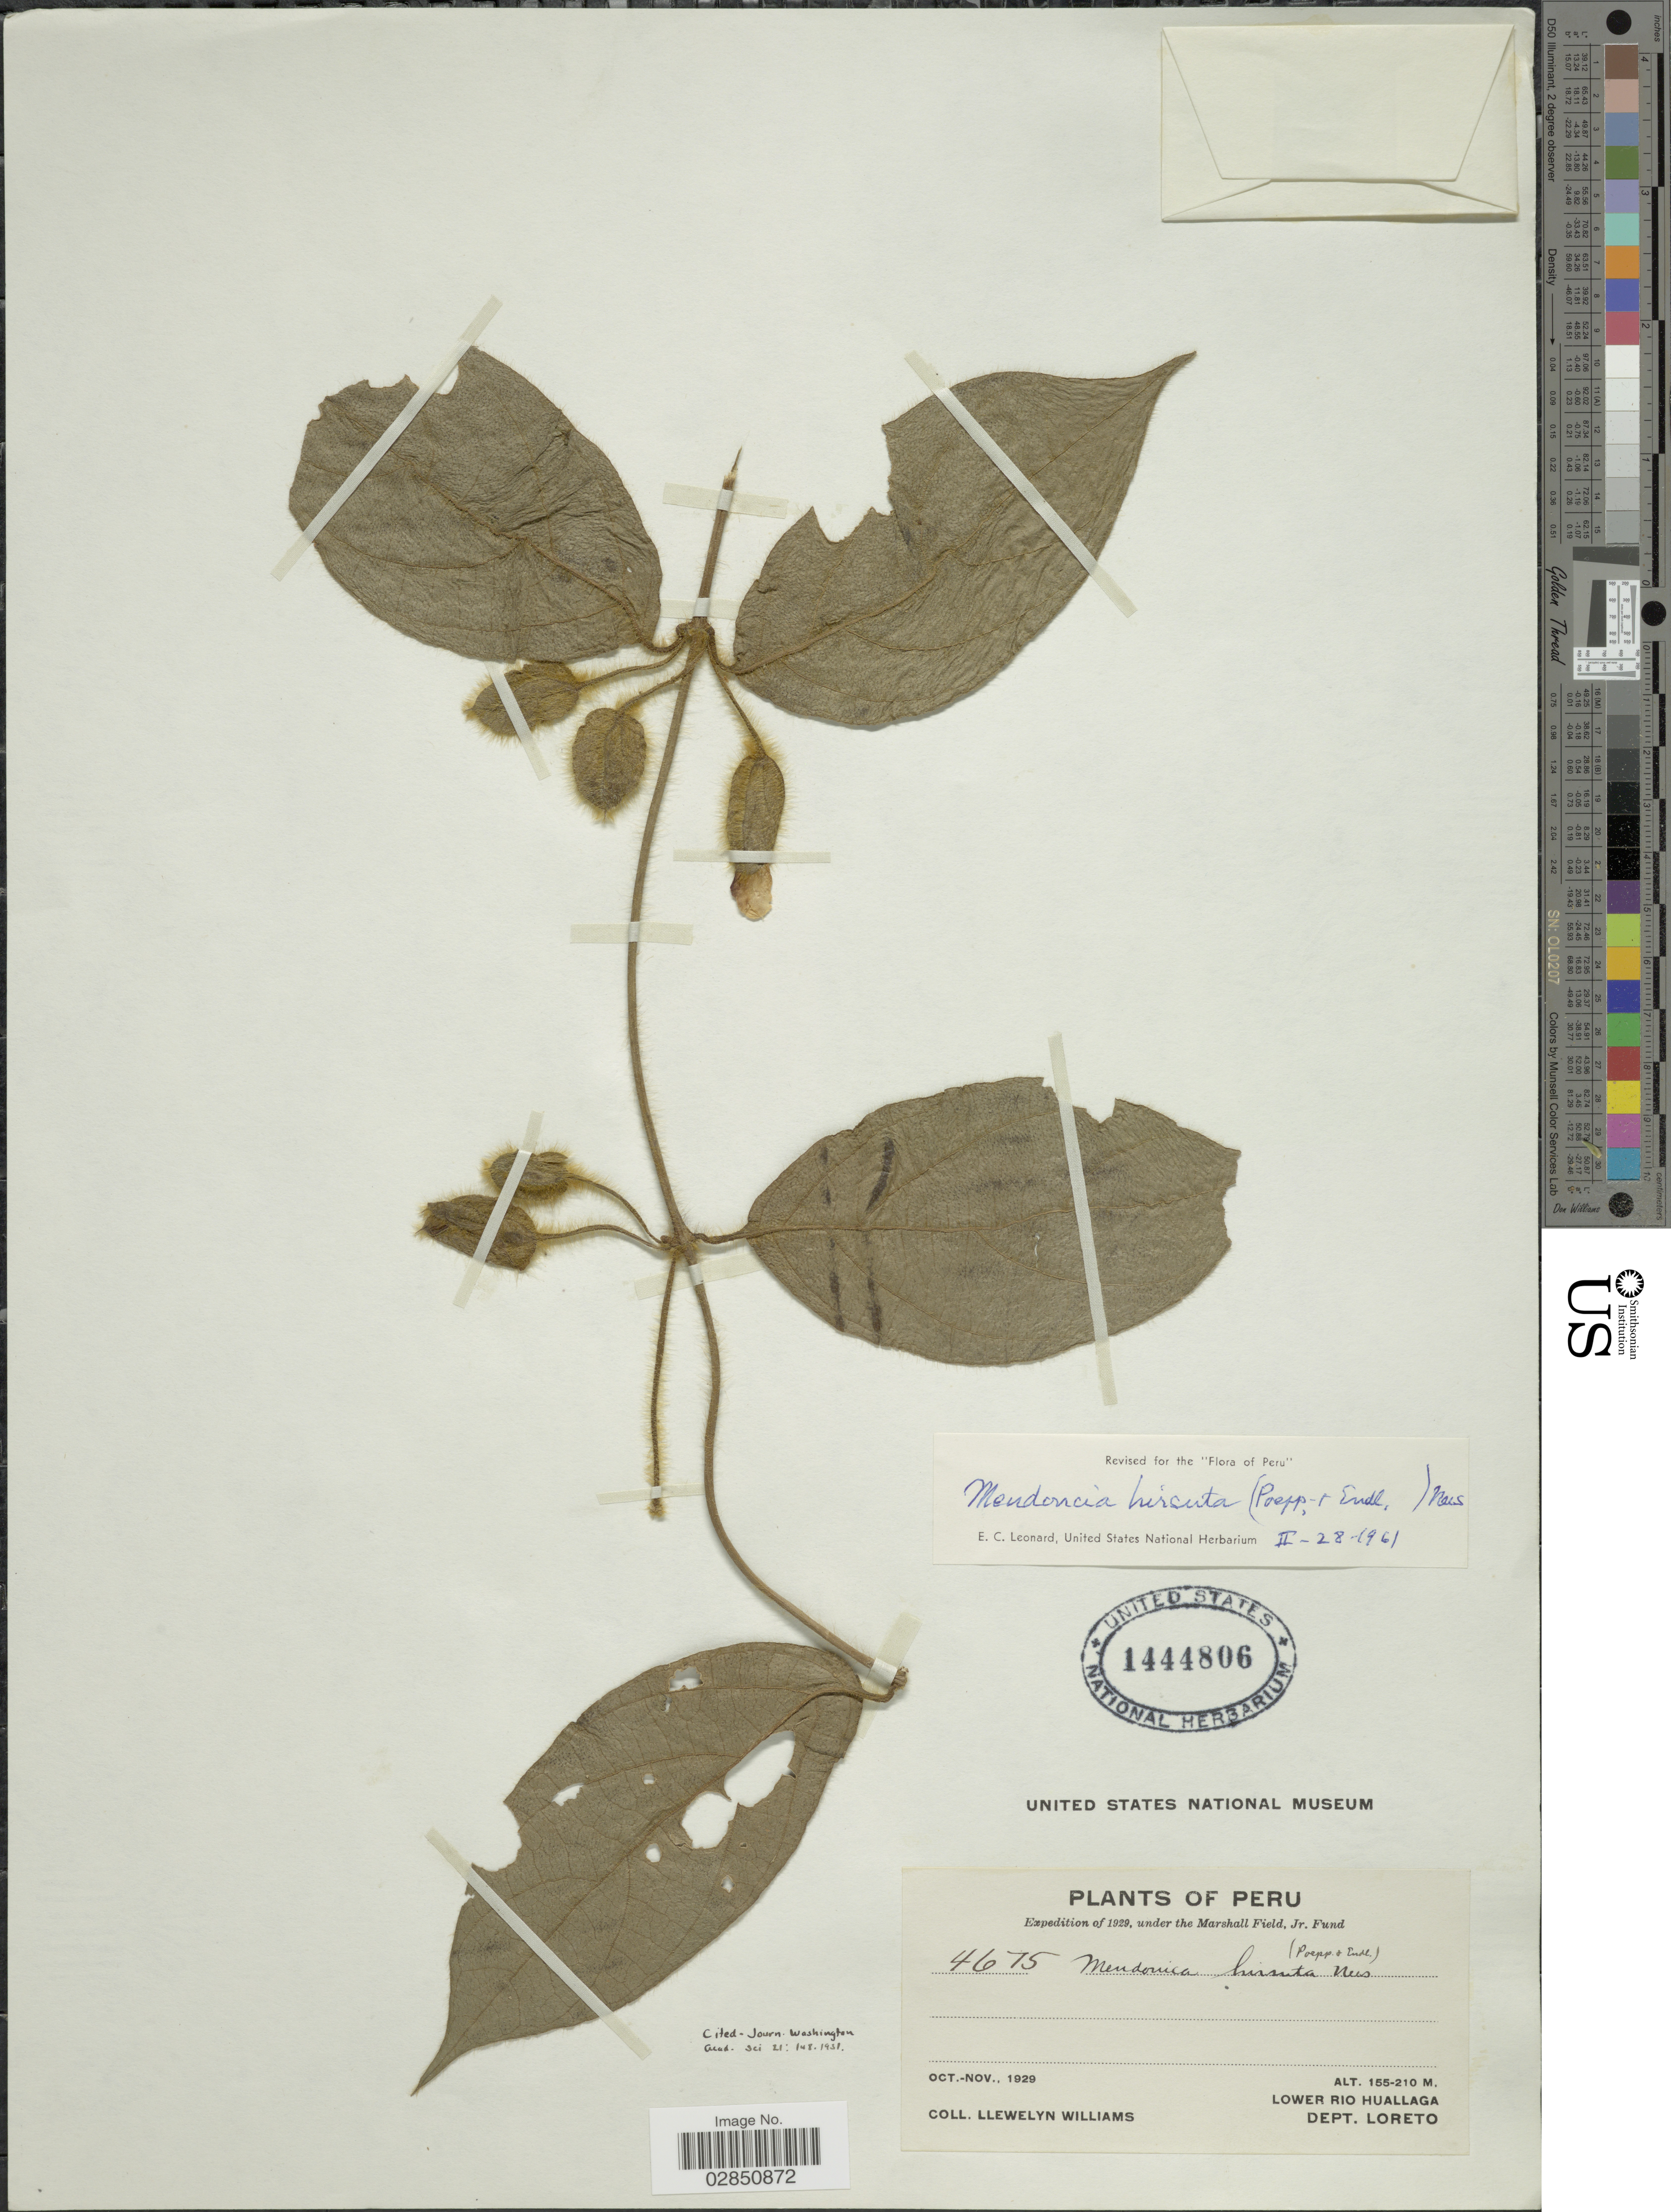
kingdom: Plantae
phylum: Tracheophyta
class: Magnoliopsida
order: Lamiales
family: Acanthaceae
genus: Mendoncia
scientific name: Mendoncia bivalvis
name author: (L. f.) Merr.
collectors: Ll. Williams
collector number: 4675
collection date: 1929-10/1929-11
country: Peru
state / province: Loreto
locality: Lower Rio Huallaga. Dept. Loreto.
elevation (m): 155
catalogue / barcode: US 1444806